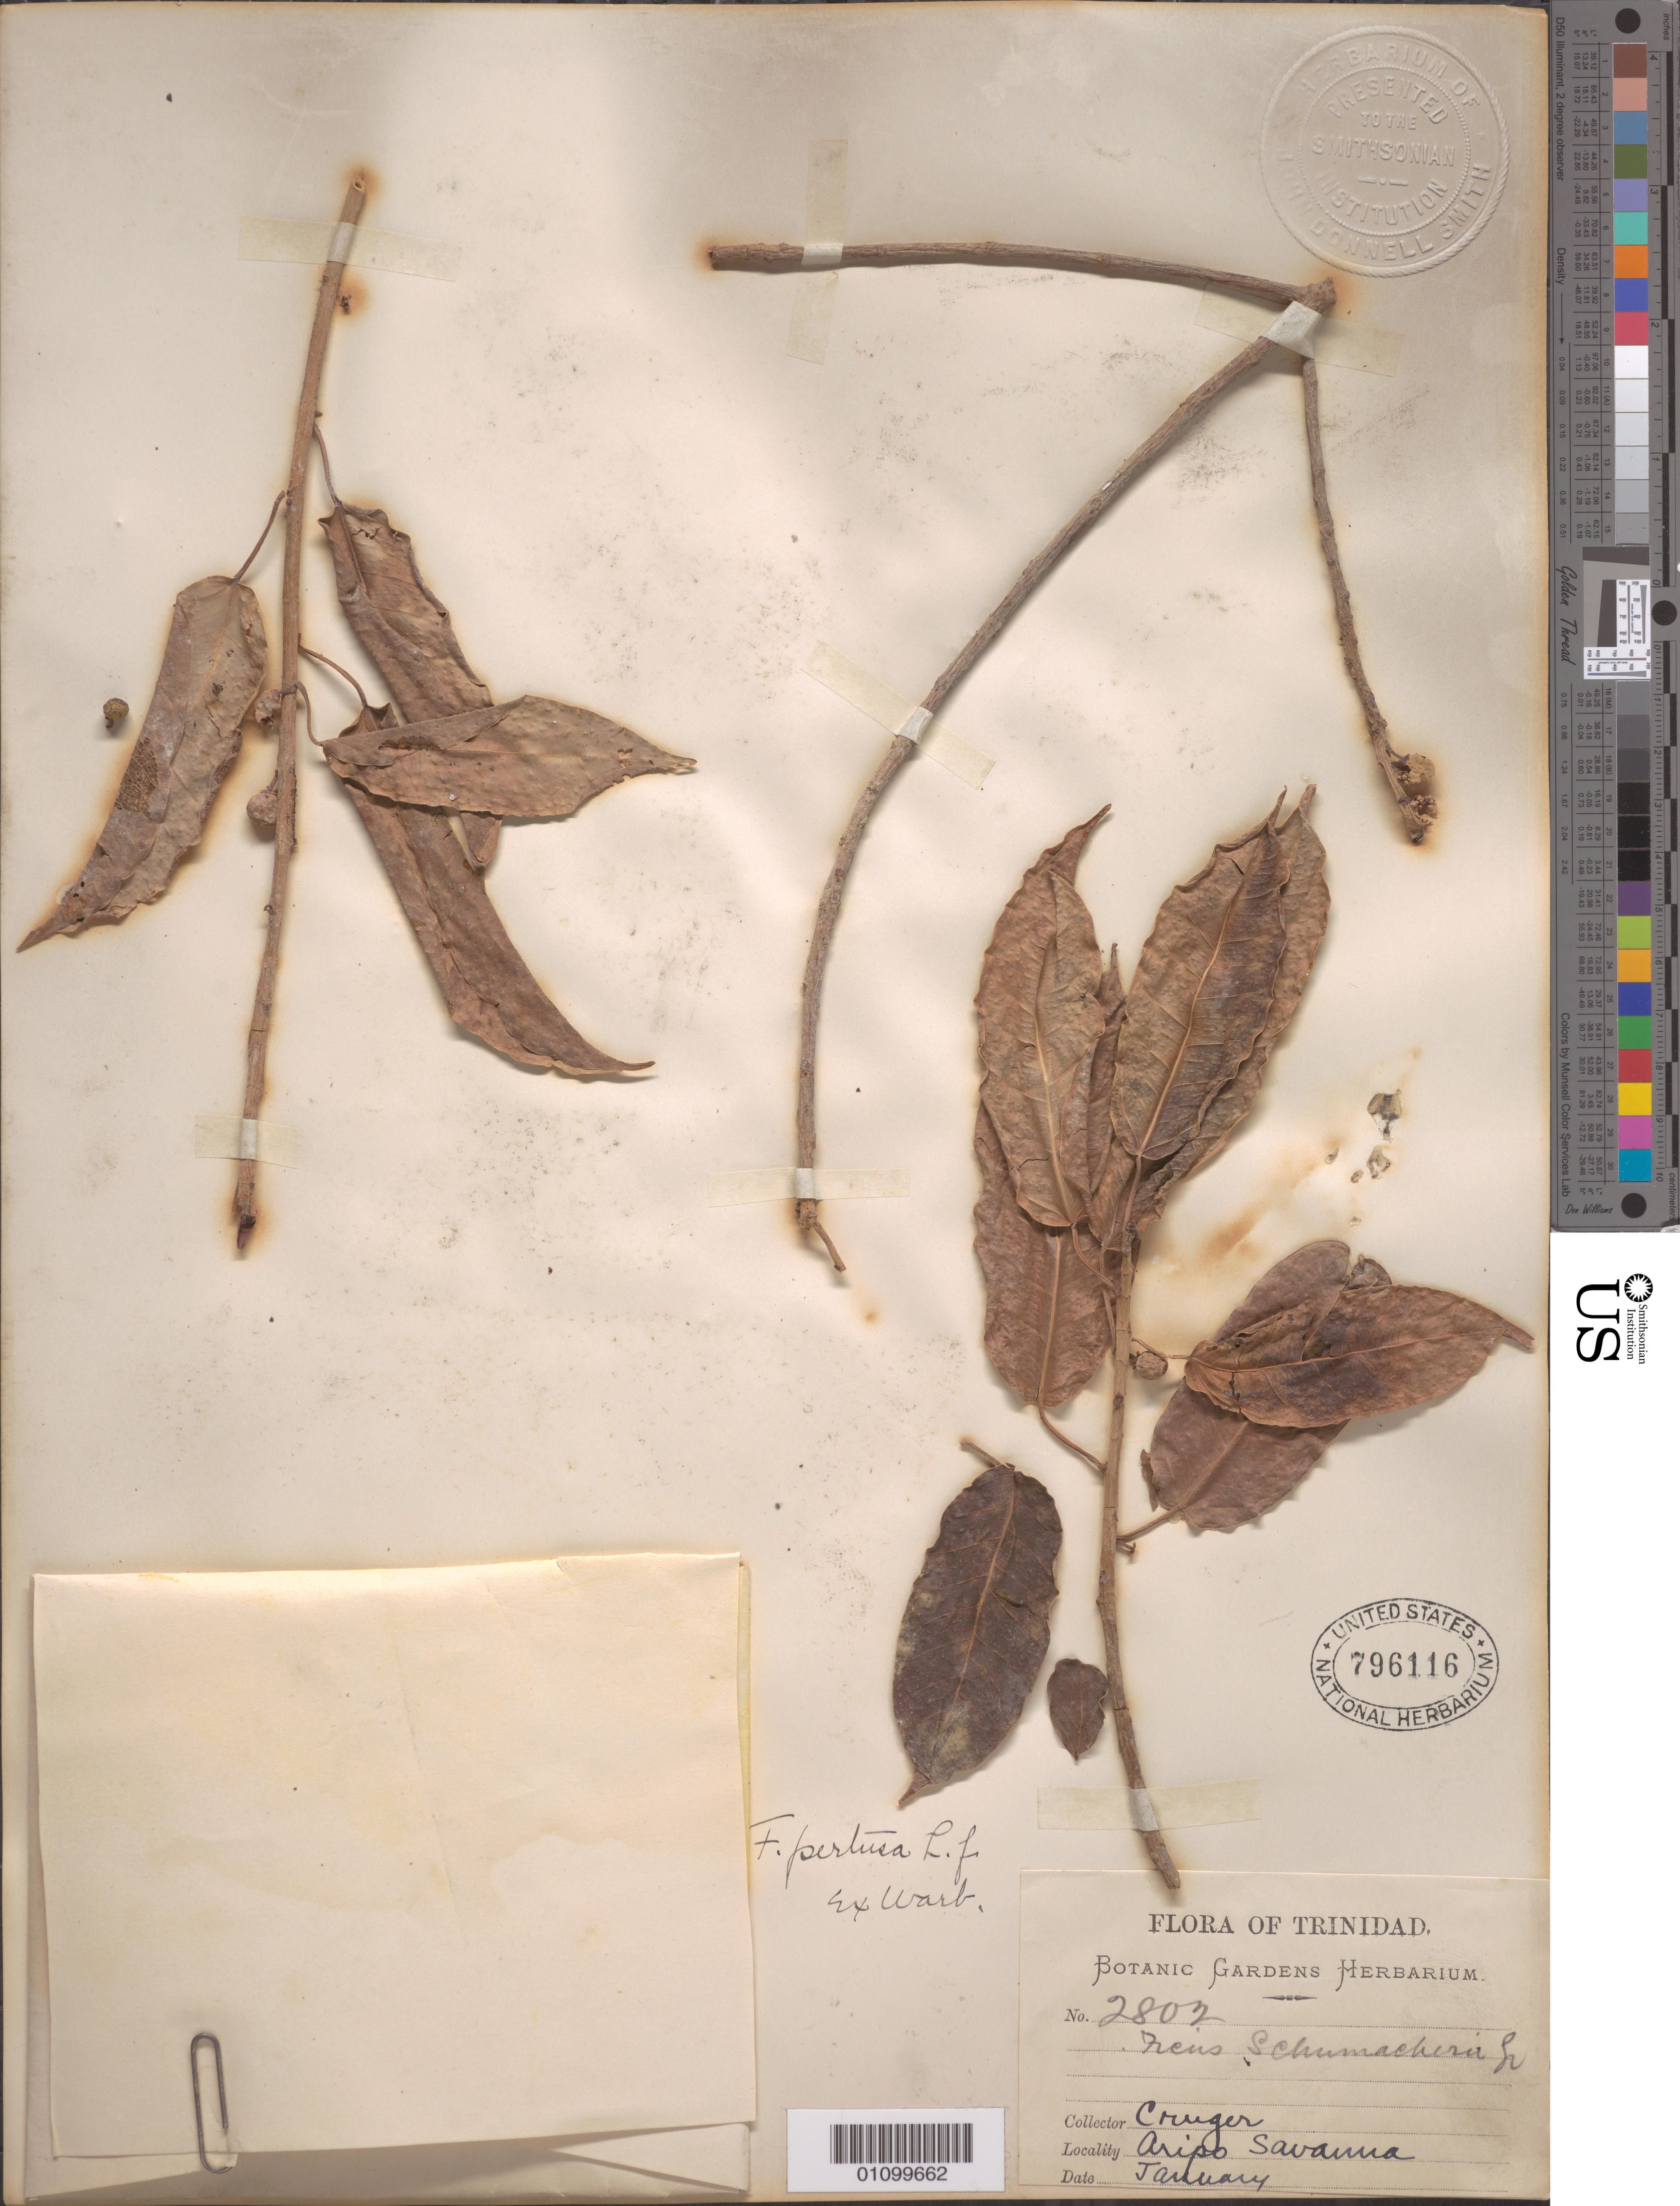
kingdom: Plantae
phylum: Tracheophyta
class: Magnoliopsida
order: Rosales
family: Moraceae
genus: Ficus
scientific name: Ficus pertusa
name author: L. f.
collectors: H. Crüger & J. Donnell Smith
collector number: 280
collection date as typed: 01 Jan ---- to 31 Jan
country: Trinidad and Tobago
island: Trinidad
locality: Aripo Savanna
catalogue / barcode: US 796116